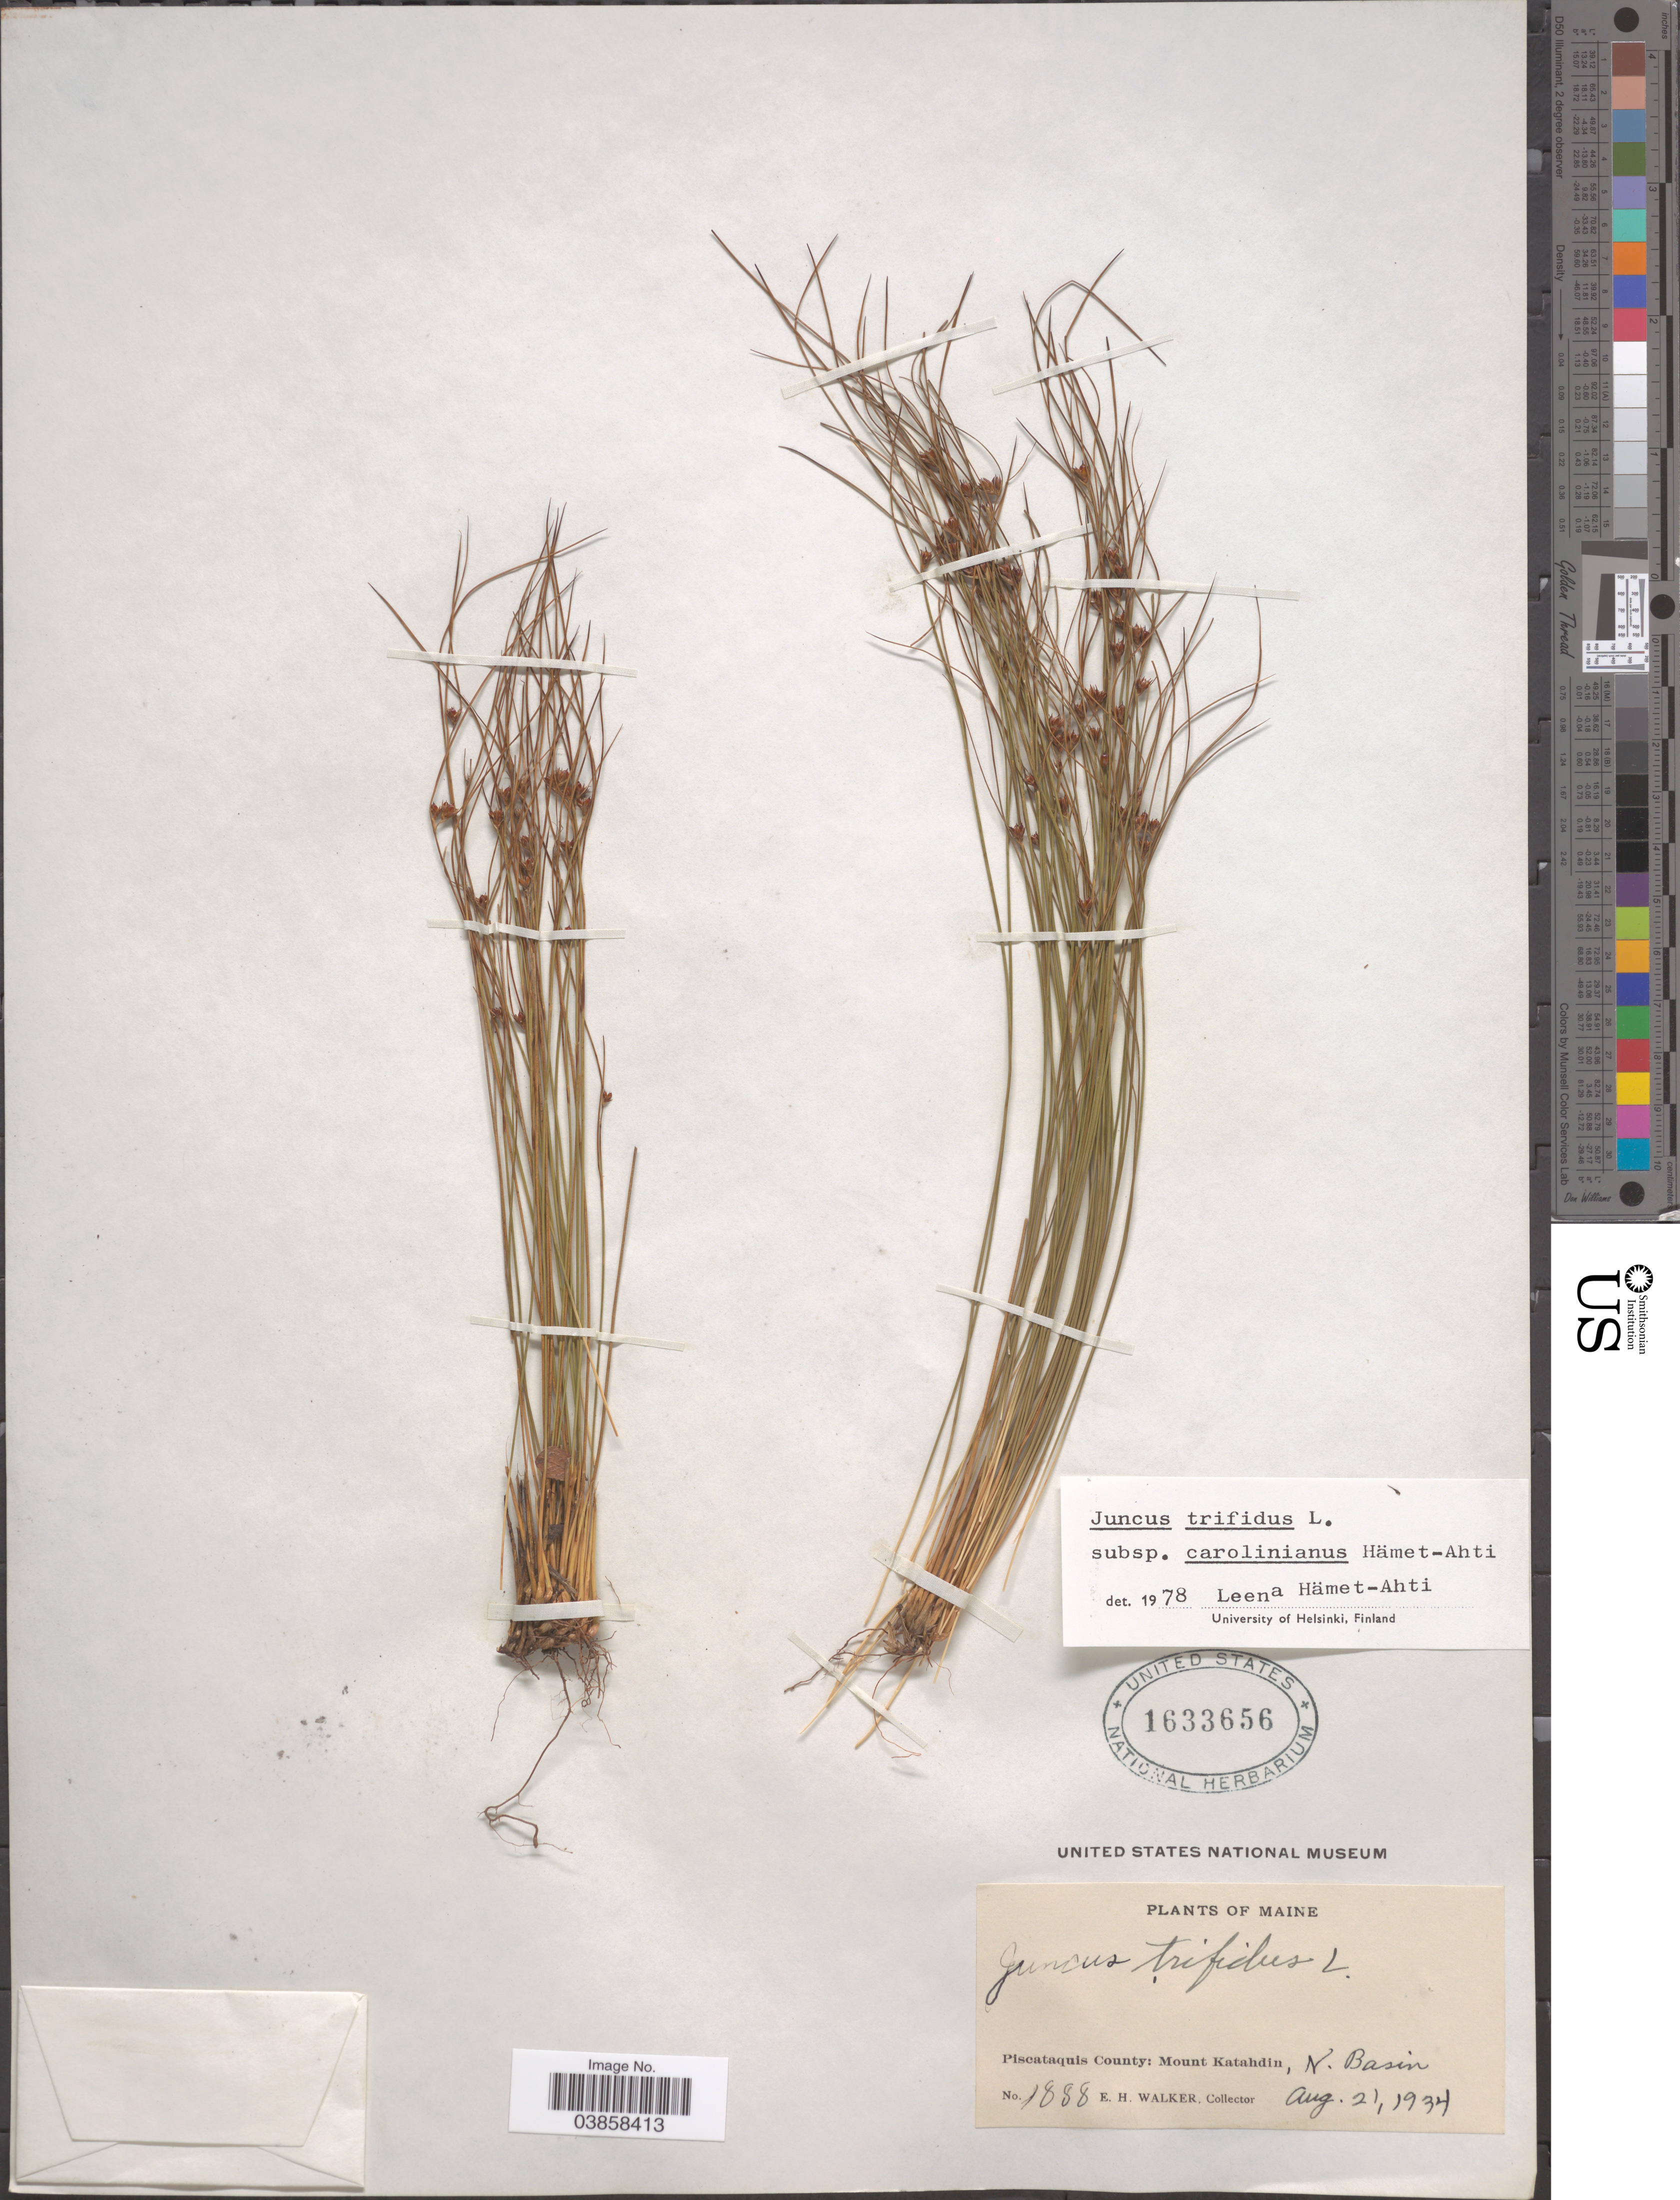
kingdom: Plantae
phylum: Tracheophyta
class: Liliopsida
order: Poales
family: Juncaceae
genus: Juncus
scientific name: Juncus trifidus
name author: L.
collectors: E. H. Walker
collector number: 1888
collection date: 1934-08-21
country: United States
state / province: Maine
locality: Piscataquis County: Mount Katahdin, N. Basin.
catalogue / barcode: US 1633656